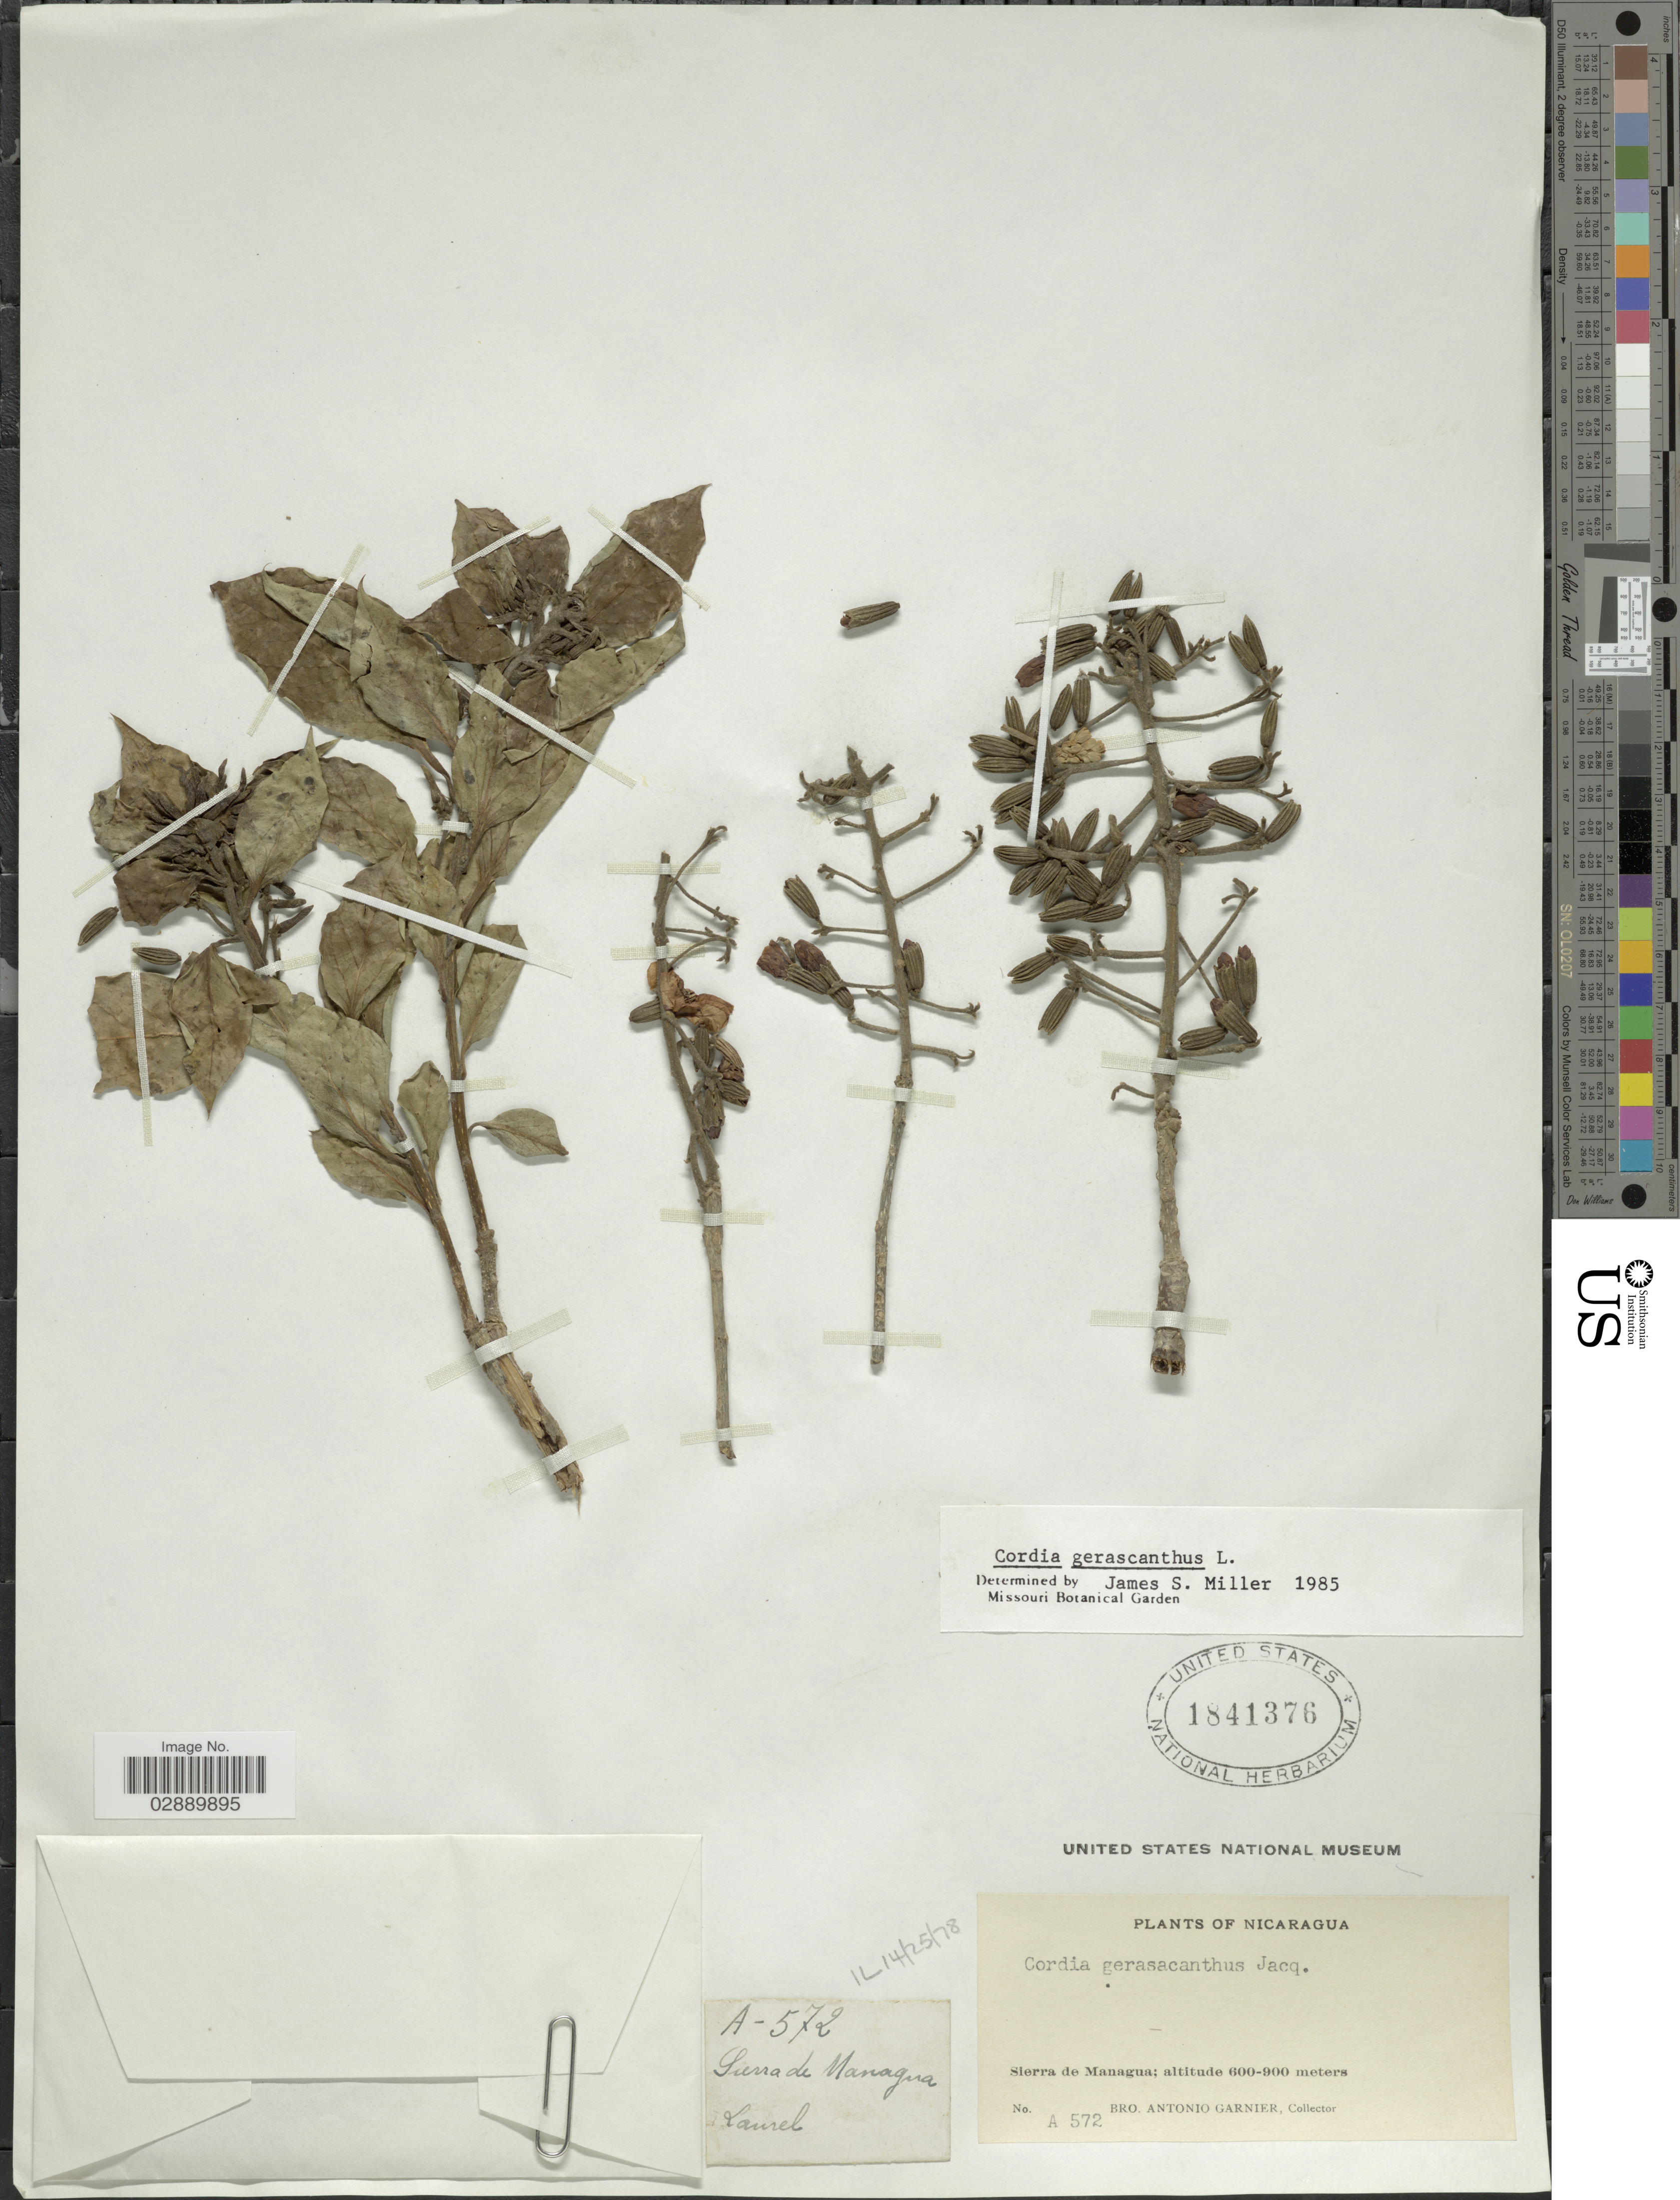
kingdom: Plantae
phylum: Tracheophyta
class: Magnoliopsida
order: Boraginales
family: Cordiaceae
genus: Cordia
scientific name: Cordia gerascanthus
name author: L.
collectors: Bro. A. Garnier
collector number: A 572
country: Nicaragua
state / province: Managua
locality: Sierra de Managua.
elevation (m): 600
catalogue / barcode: US 1841376